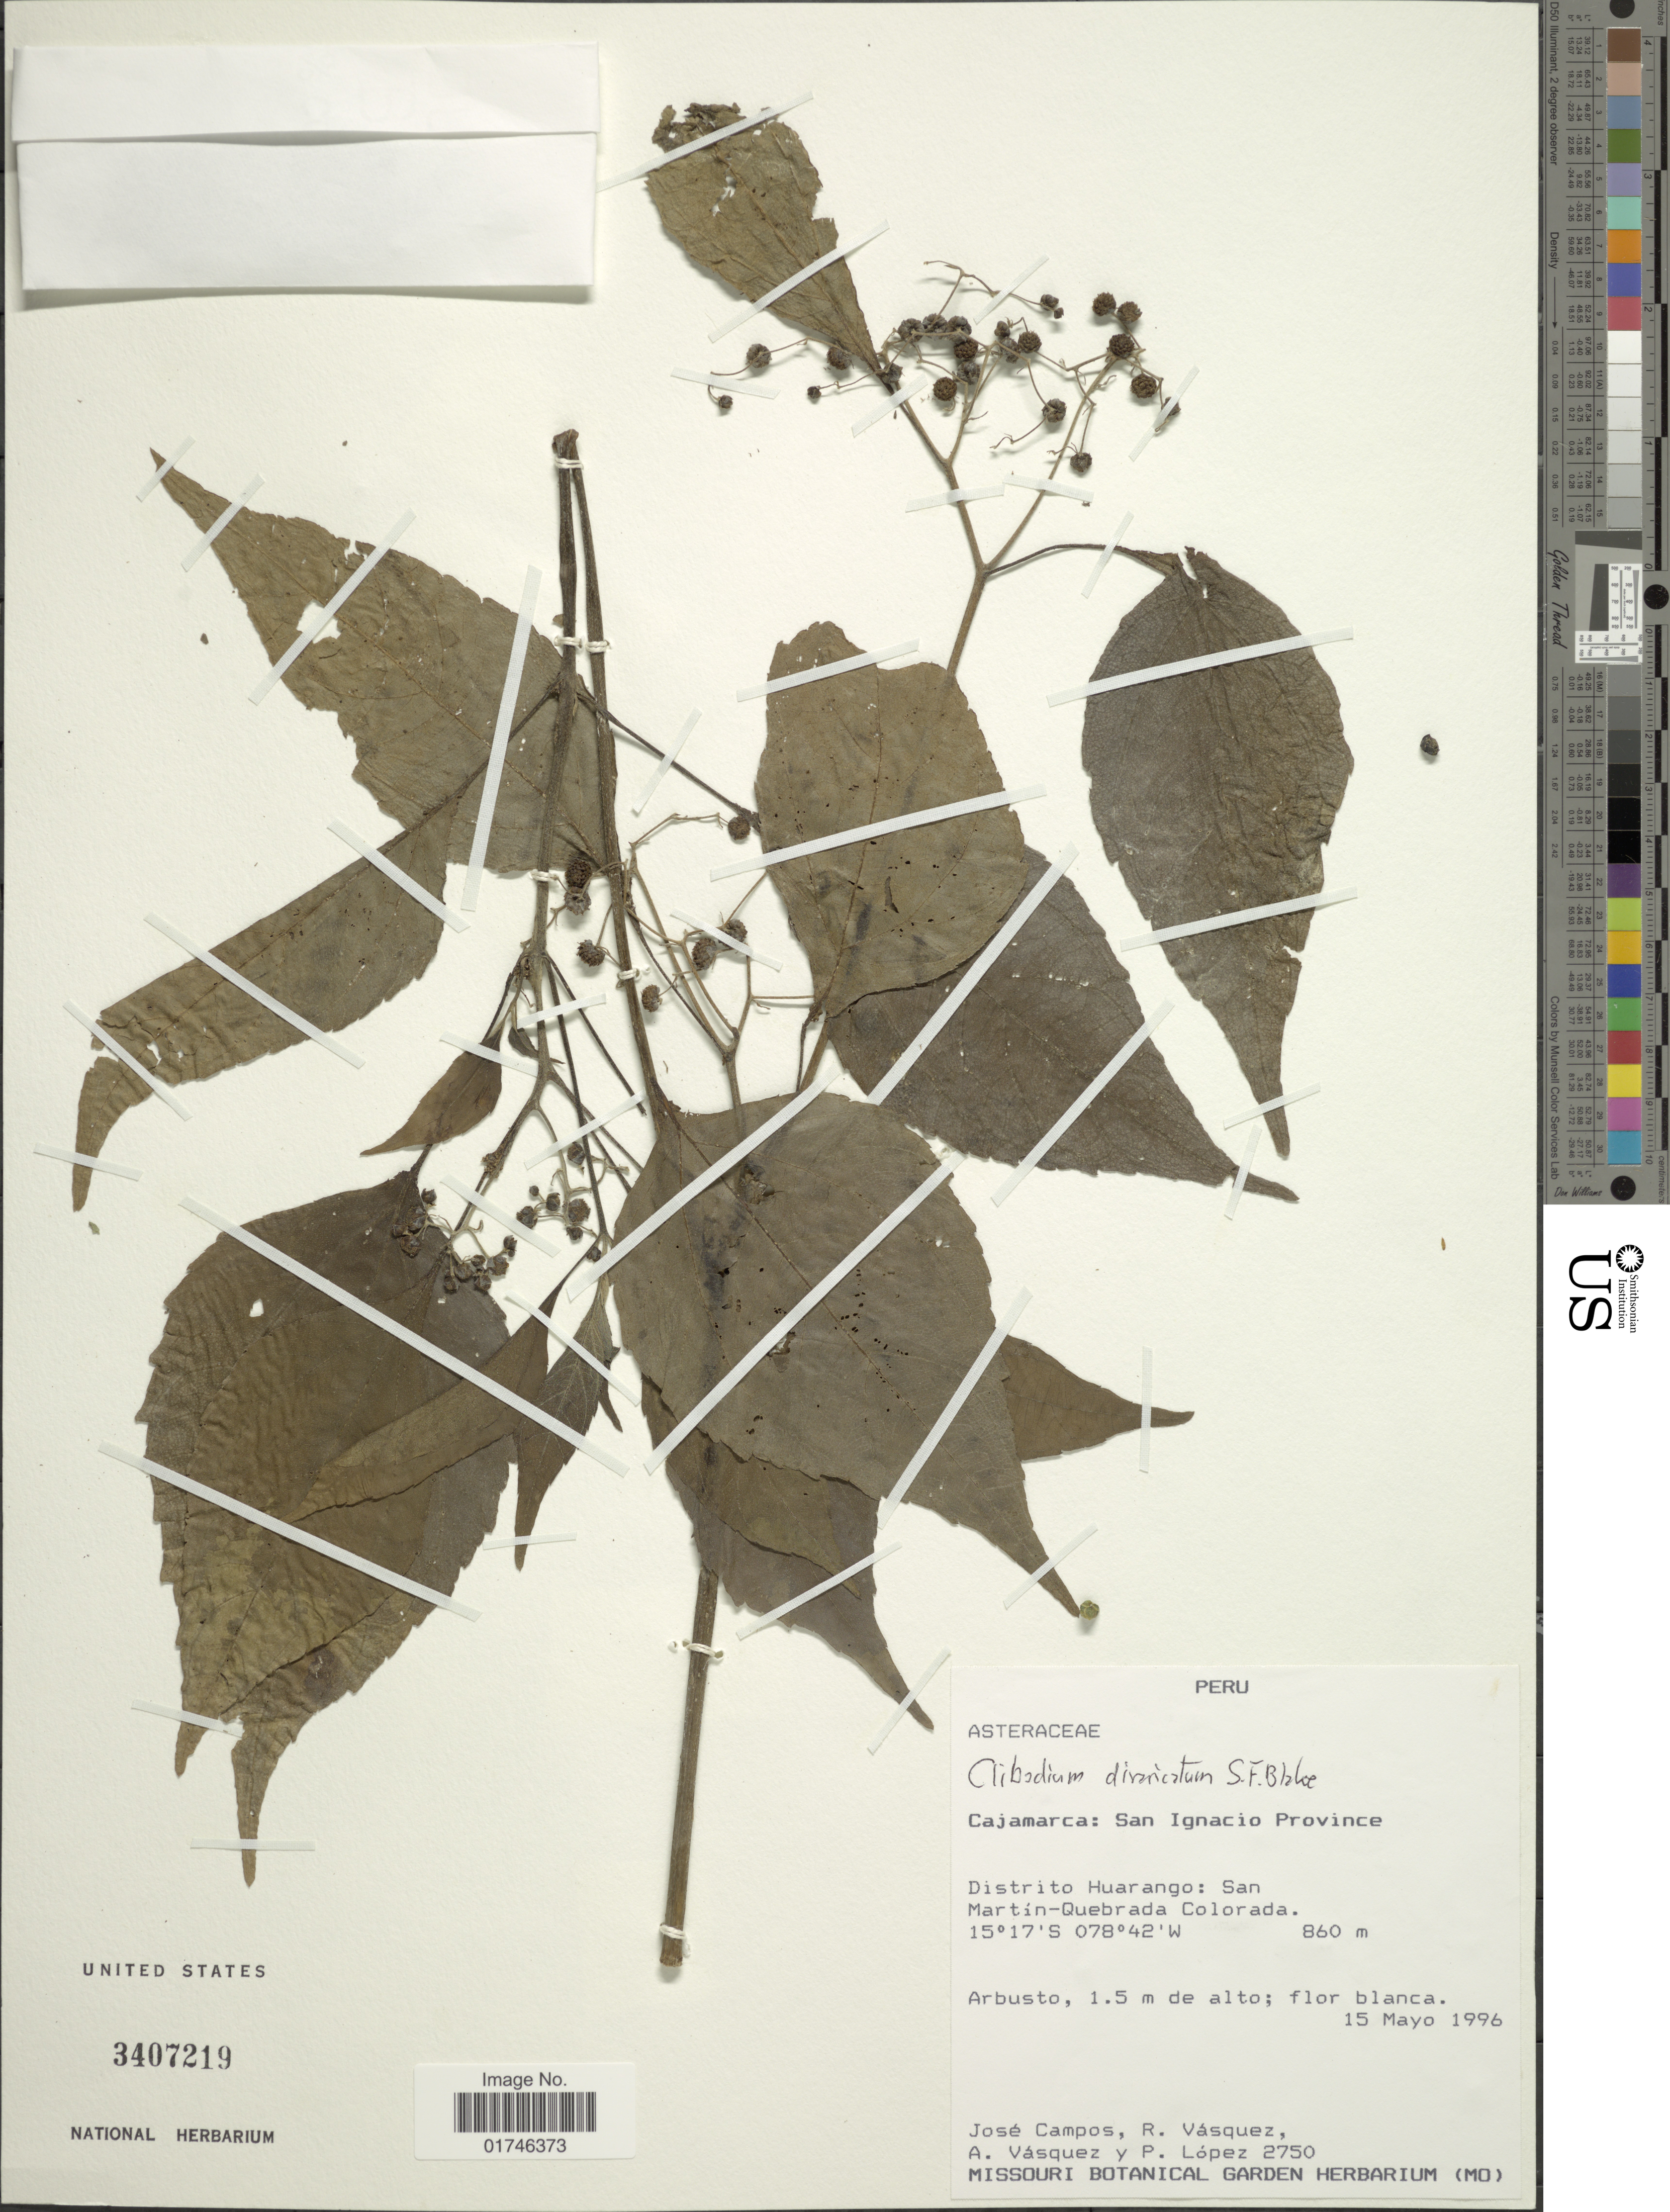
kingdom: Plantae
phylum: Tracheophyta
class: Magnoliopsida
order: Asterales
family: Asteraceae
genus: Clibadium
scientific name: Clibadium divarticatum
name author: S.F. Blake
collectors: J. Campos, R. Vásquez, A. Vasquez & P. Lopez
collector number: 2750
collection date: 1996-05-15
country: Peru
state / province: Cajamarca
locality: Cajamarco: San Igancio Province. Distrito Huarango: San Martin-Quebrada Colorada.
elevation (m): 860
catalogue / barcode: US 3407219